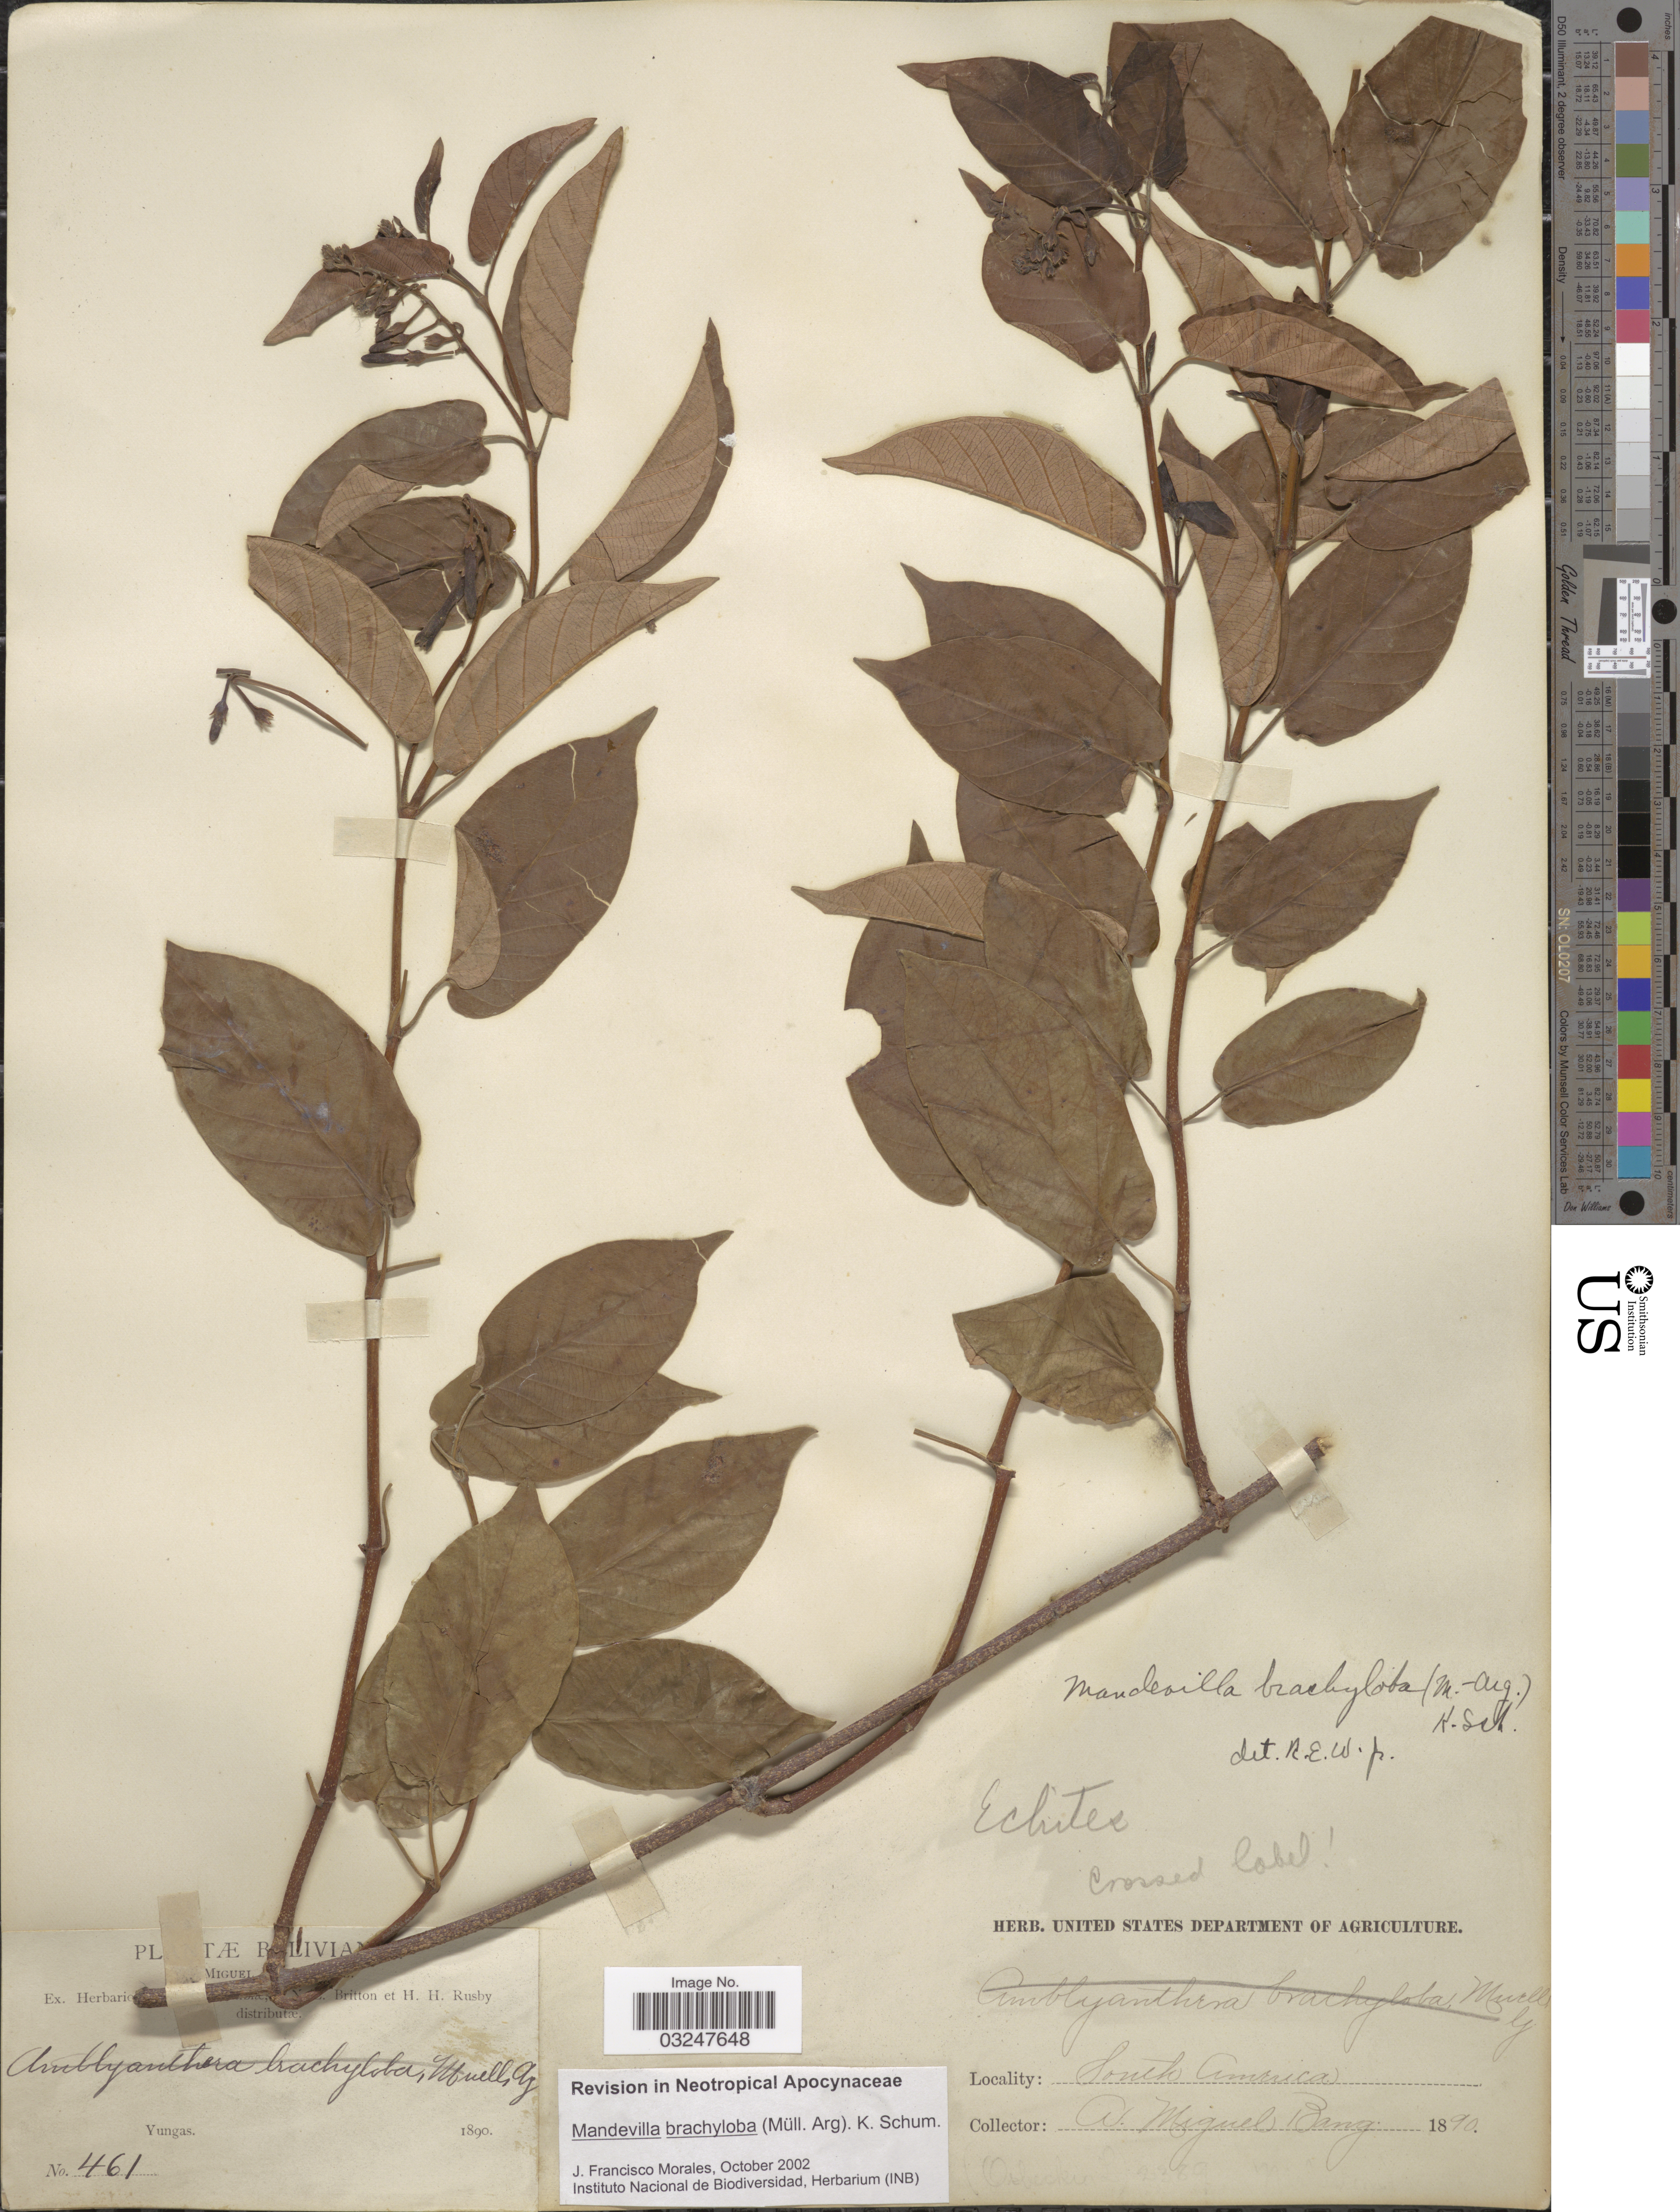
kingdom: Plantae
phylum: Tracheophyta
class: Magnoliopsida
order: Gentianales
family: Apocynaceae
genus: Mandevilla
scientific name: Mandevilla brachyloba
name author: K. Schum.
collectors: M. Bang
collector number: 461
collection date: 1890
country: Bolivia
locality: Yungas.